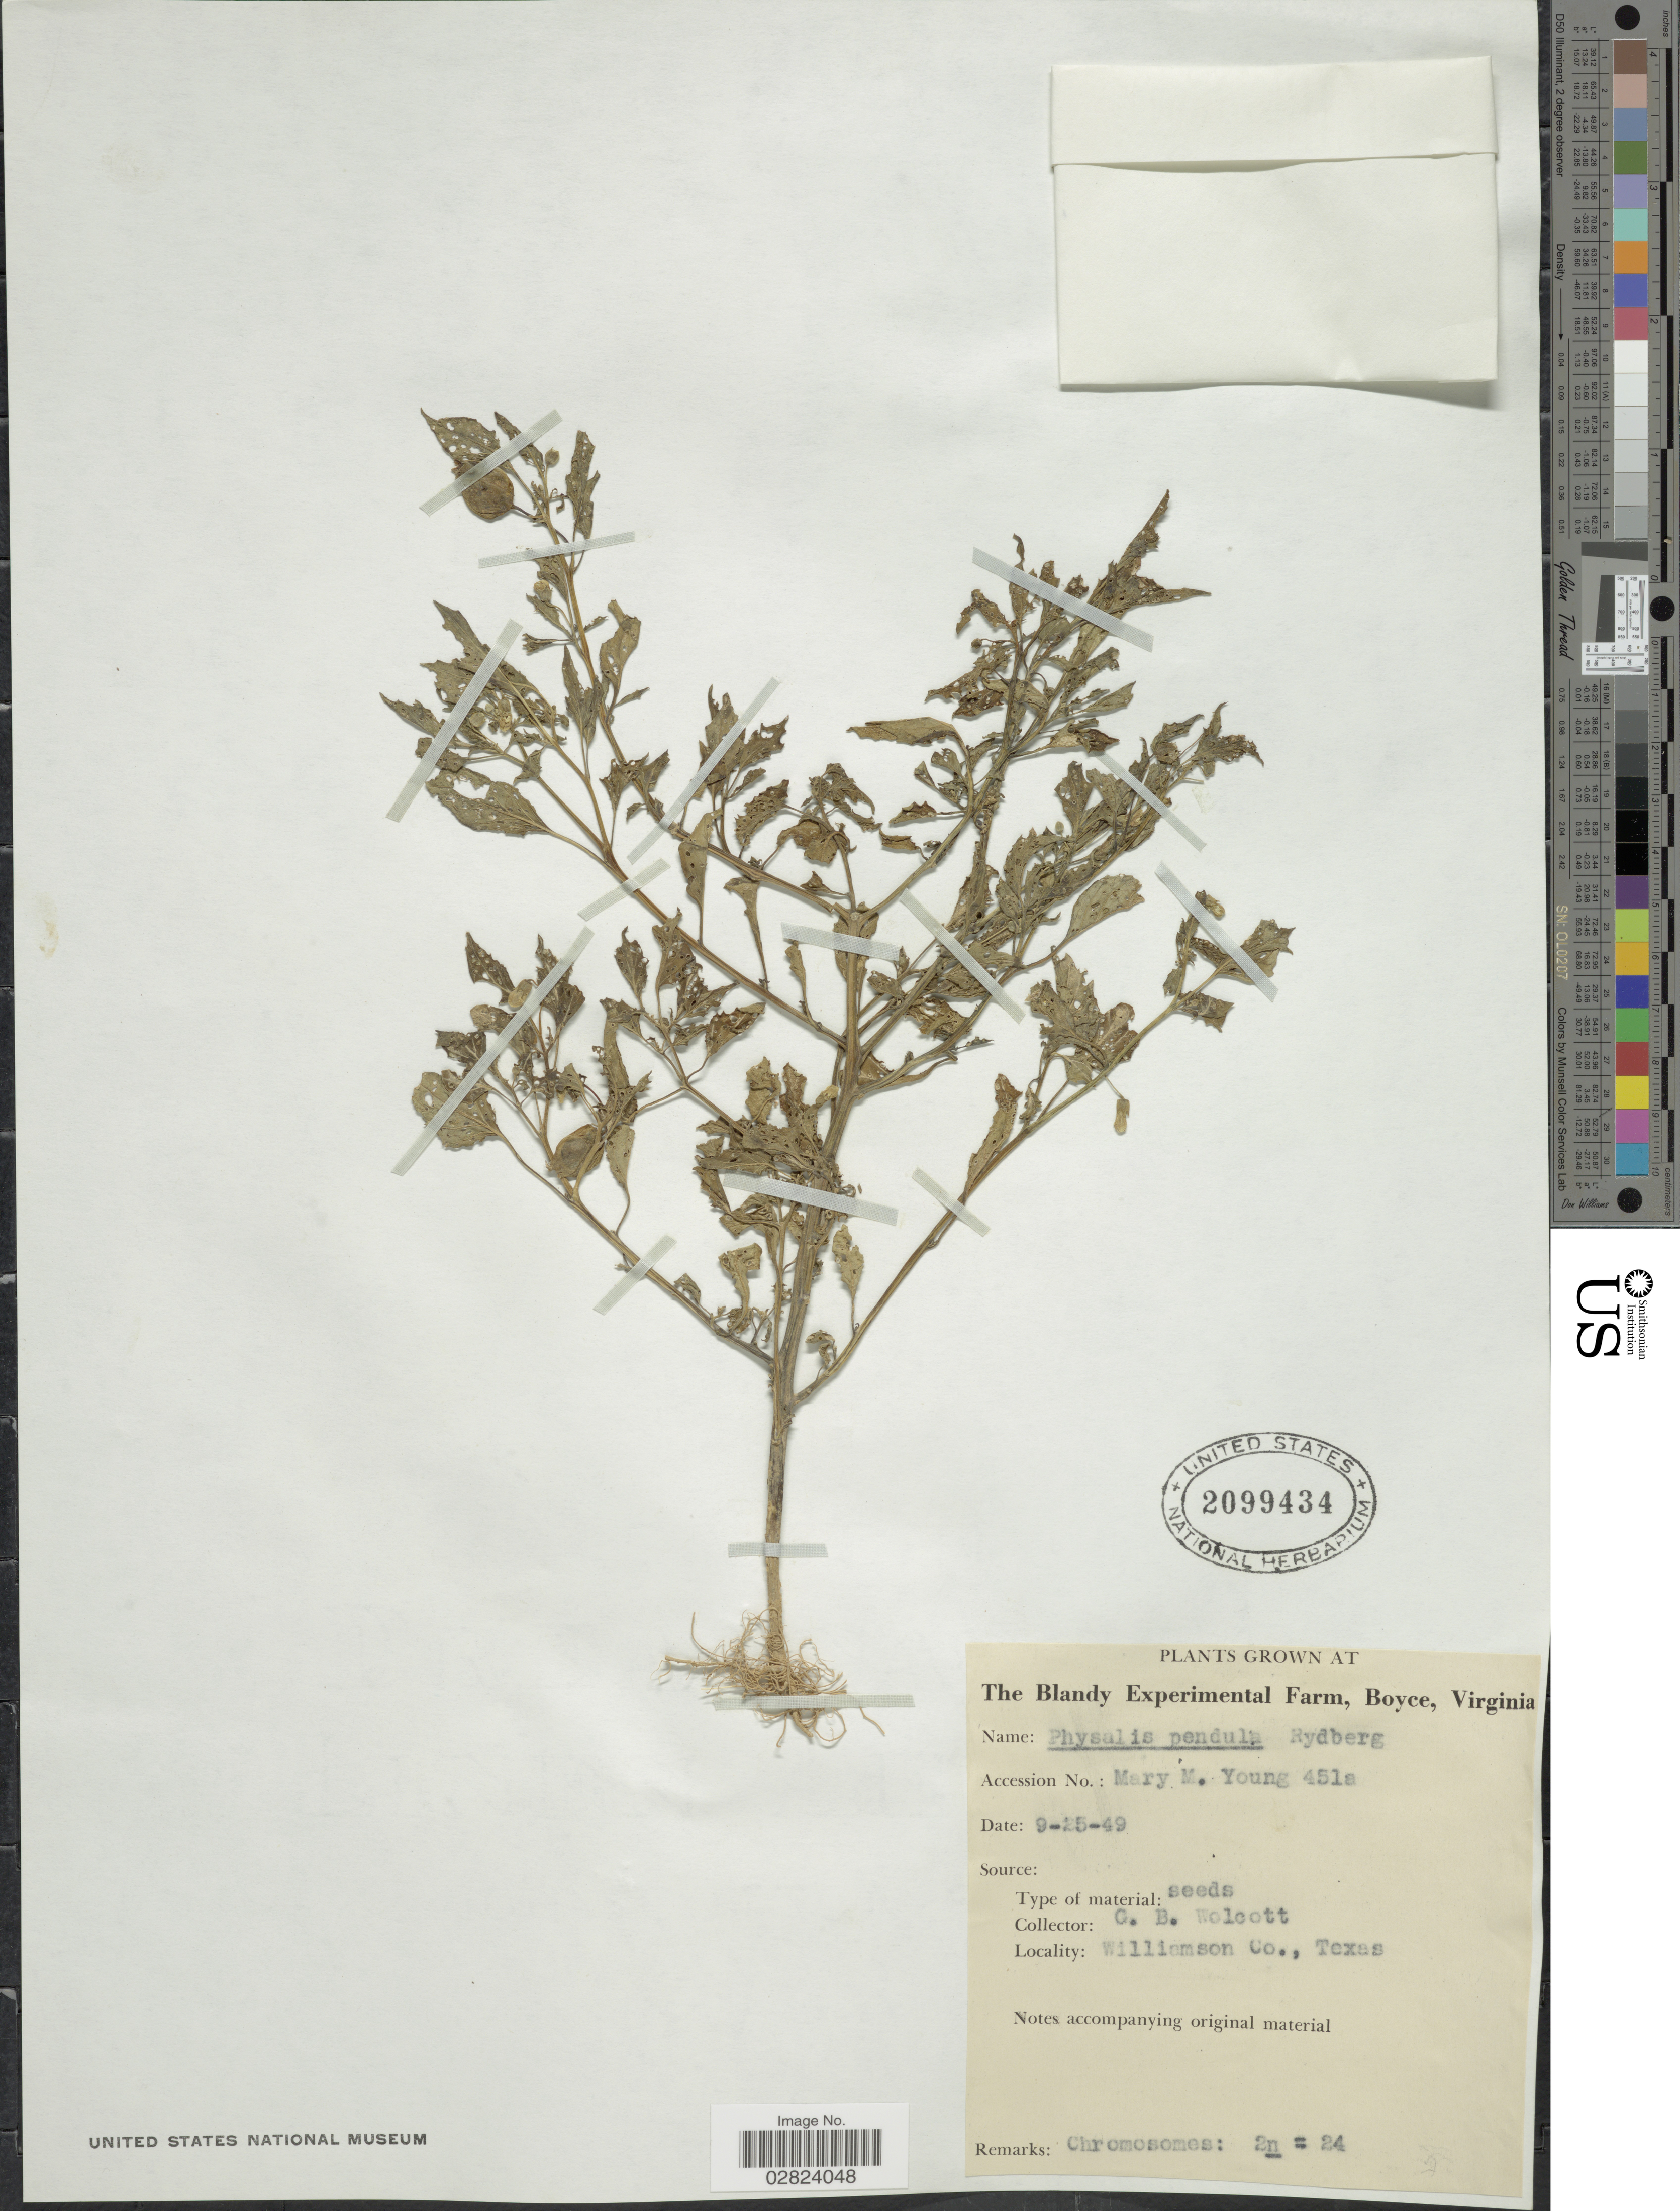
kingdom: Plantae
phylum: Tracheophyta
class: Magnoliopsida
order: Solanales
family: Solanaceae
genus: Physalis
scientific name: Physalis pendula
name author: Rydb.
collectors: G. Wolcott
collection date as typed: Transcribed d/m/y: 25/9/49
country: United States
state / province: Virginia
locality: The Blandy Experimental Farm, Boyce, Virginia.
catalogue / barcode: US 2099434